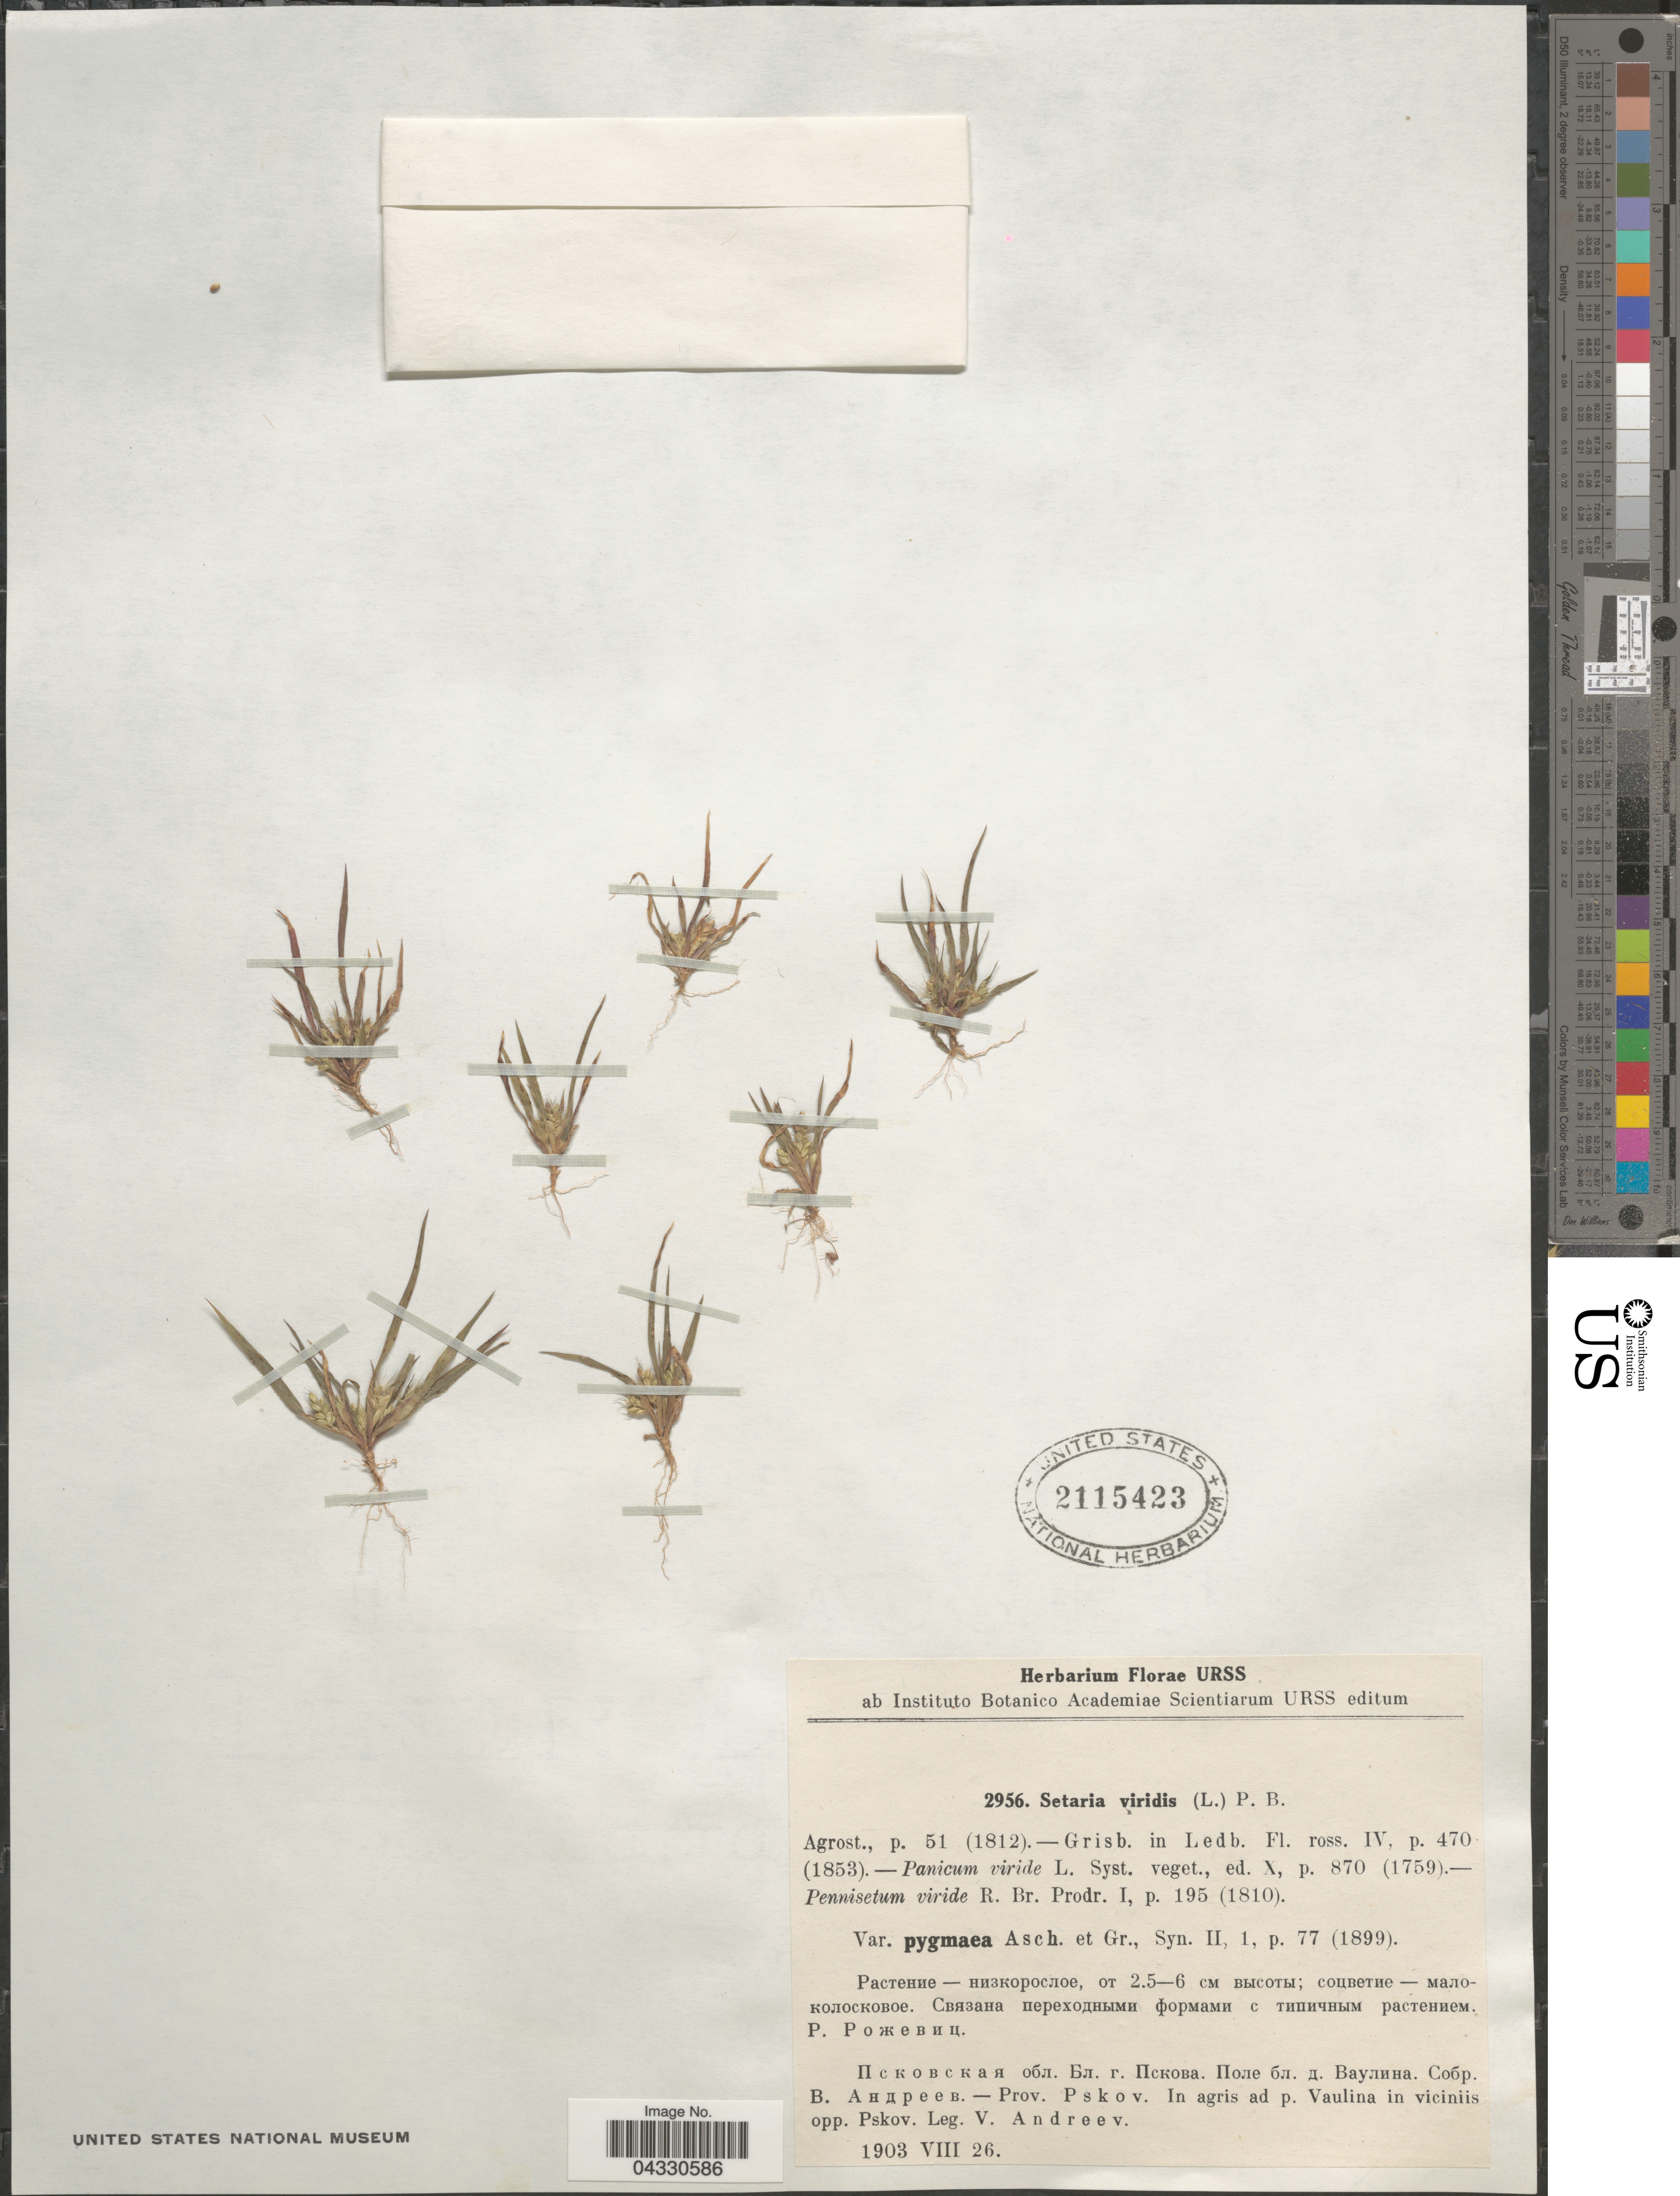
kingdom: Plantae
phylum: Tracheophyta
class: Liliopsida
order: Poales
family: Poaceae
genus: Setaria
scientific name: Setaria viridis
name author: (L.) P. Beauv.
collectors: V. Andreev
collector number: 2956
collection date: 1903-08-26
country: Russian Federation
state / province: Pskov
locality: In agris ad p. Vaulina in viciniis opp. Pskov.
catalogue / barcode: US 2115423